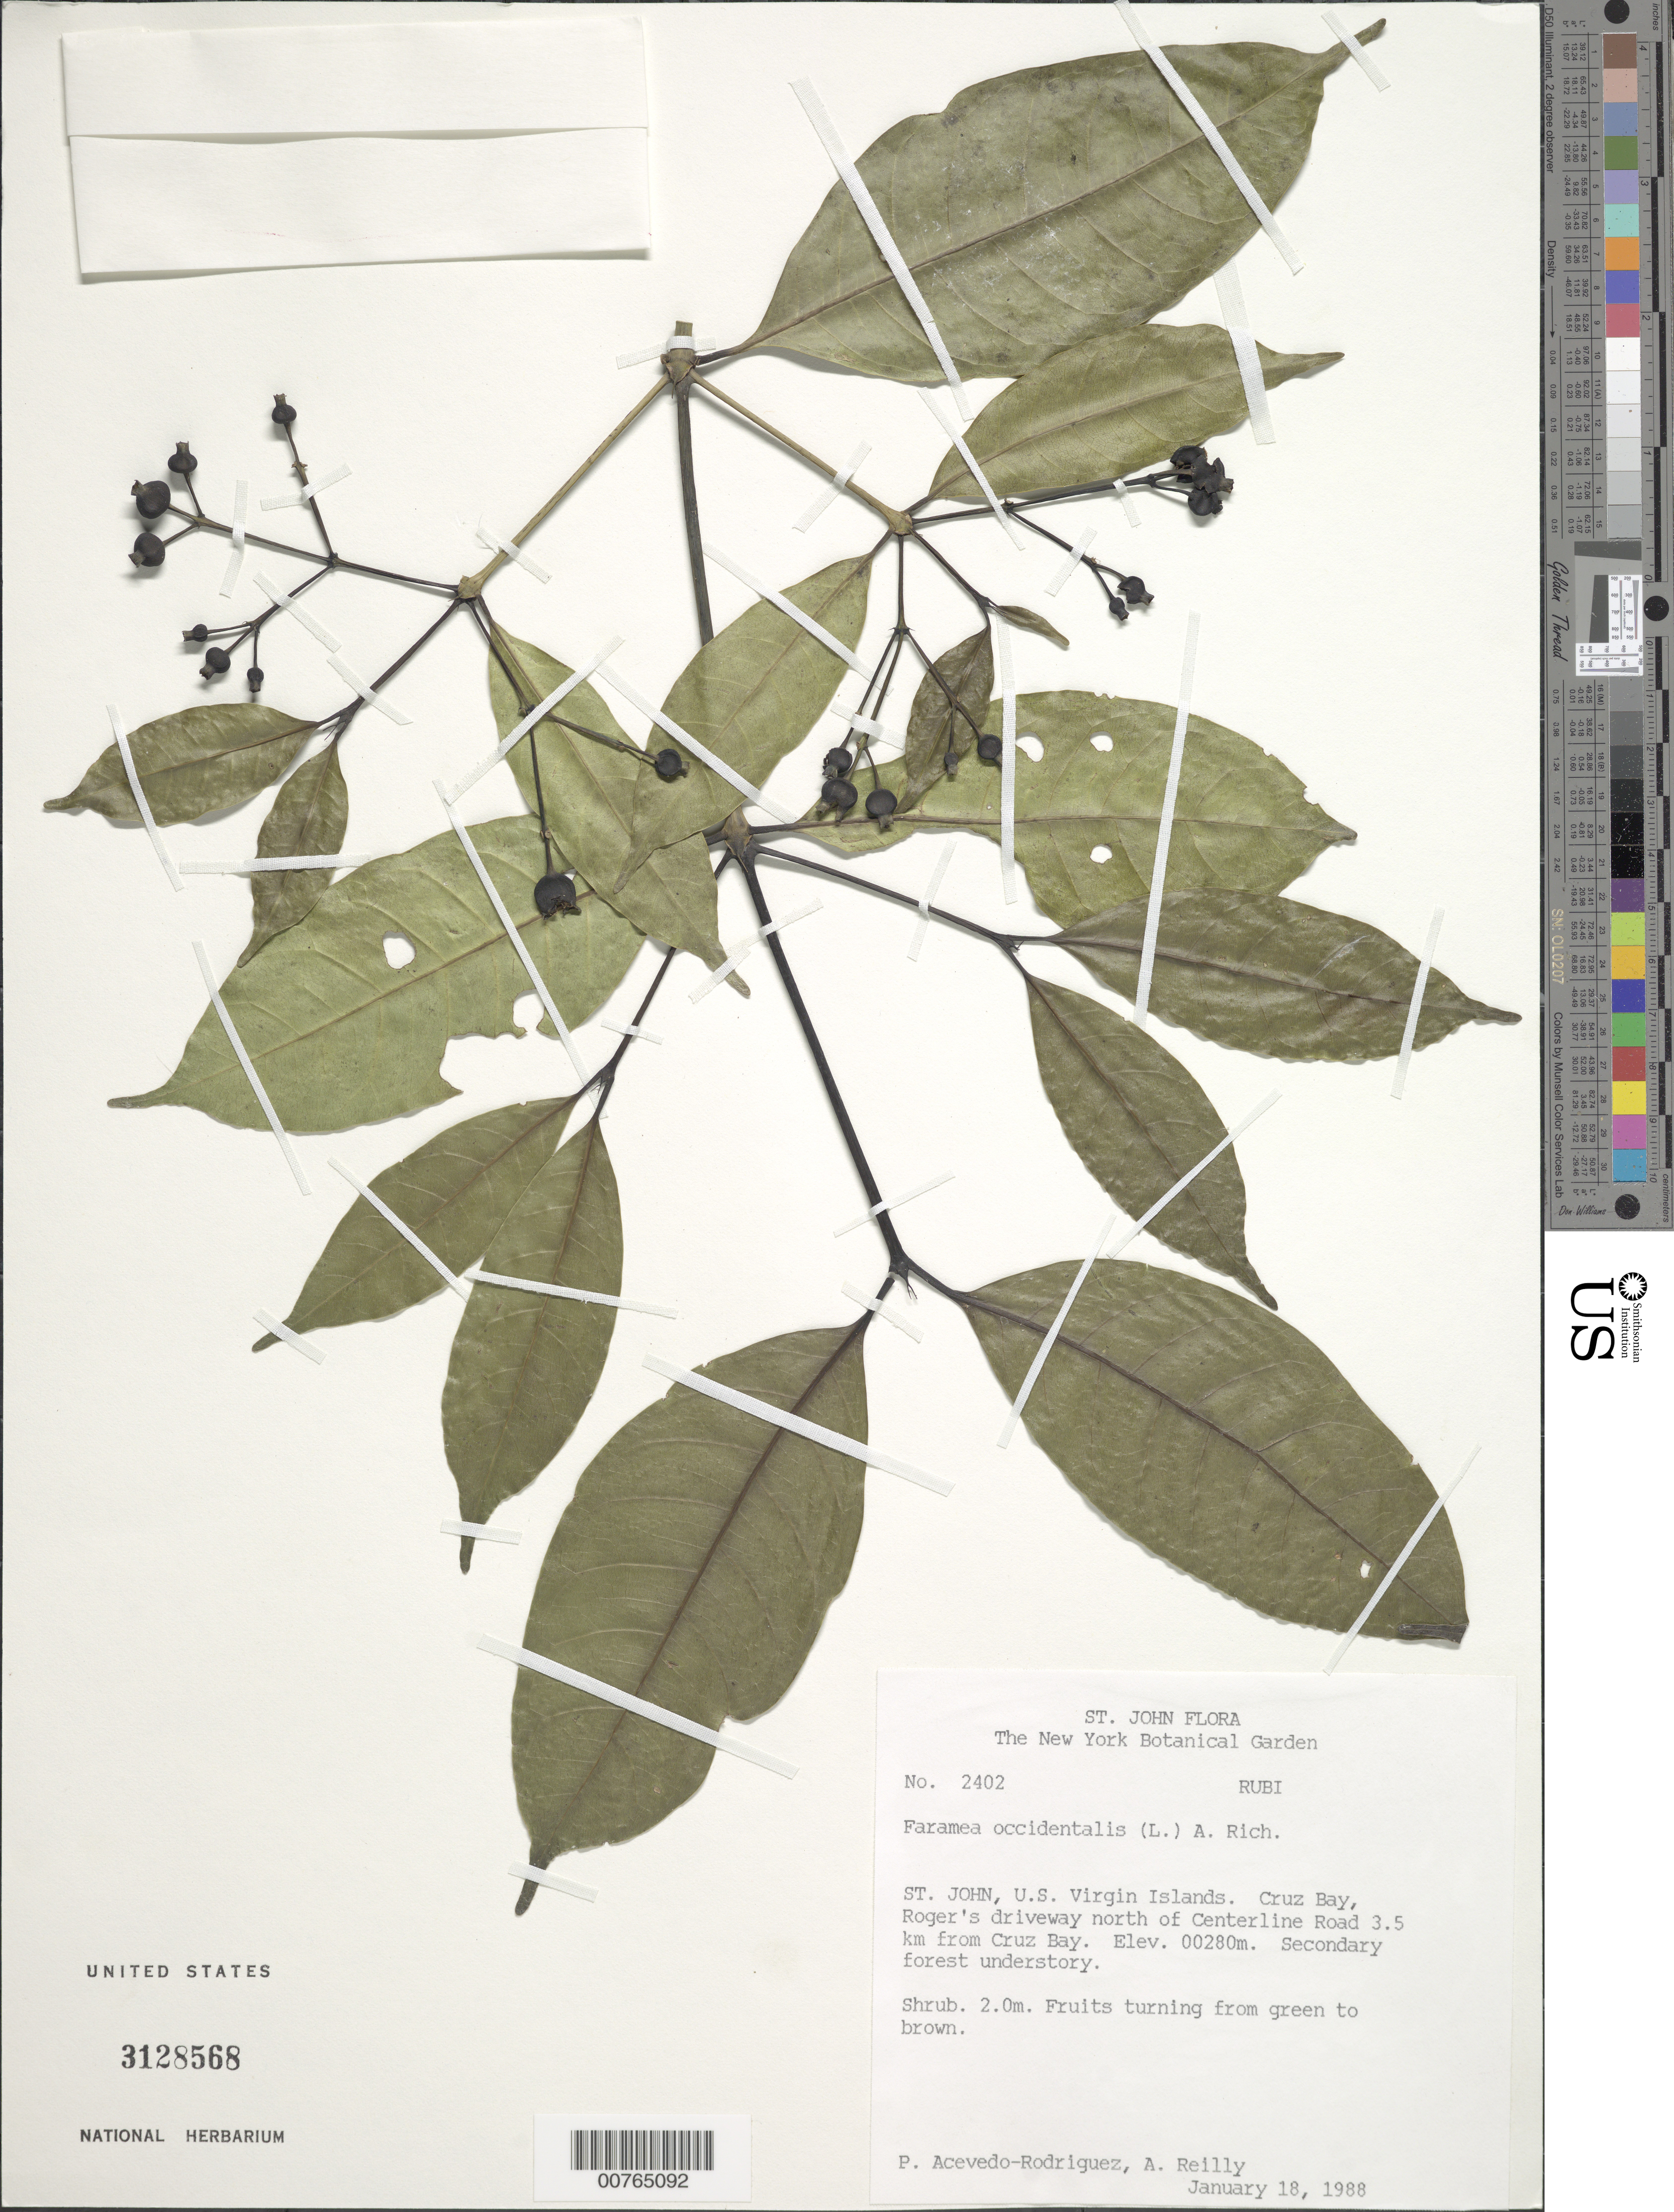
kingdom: Plantae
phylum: Tracheophyta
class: Magnoliopsida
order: Gentianales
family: Rubiaceae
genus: Faramea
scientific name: Faramea occidentalis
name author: (L.) A. Rich.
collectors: P. Acevedo-Rodr.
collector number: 2402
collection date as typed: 18 Jan 1988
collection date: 1988-01-18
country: U.S. Virgin Islands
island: St. John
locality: Cruz Bay Quarter; Roger's driveway north of Centerline Road 3.5 km from Cruz Bay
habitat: Secondary forest understory.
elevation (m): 280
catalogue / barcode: US 3128568